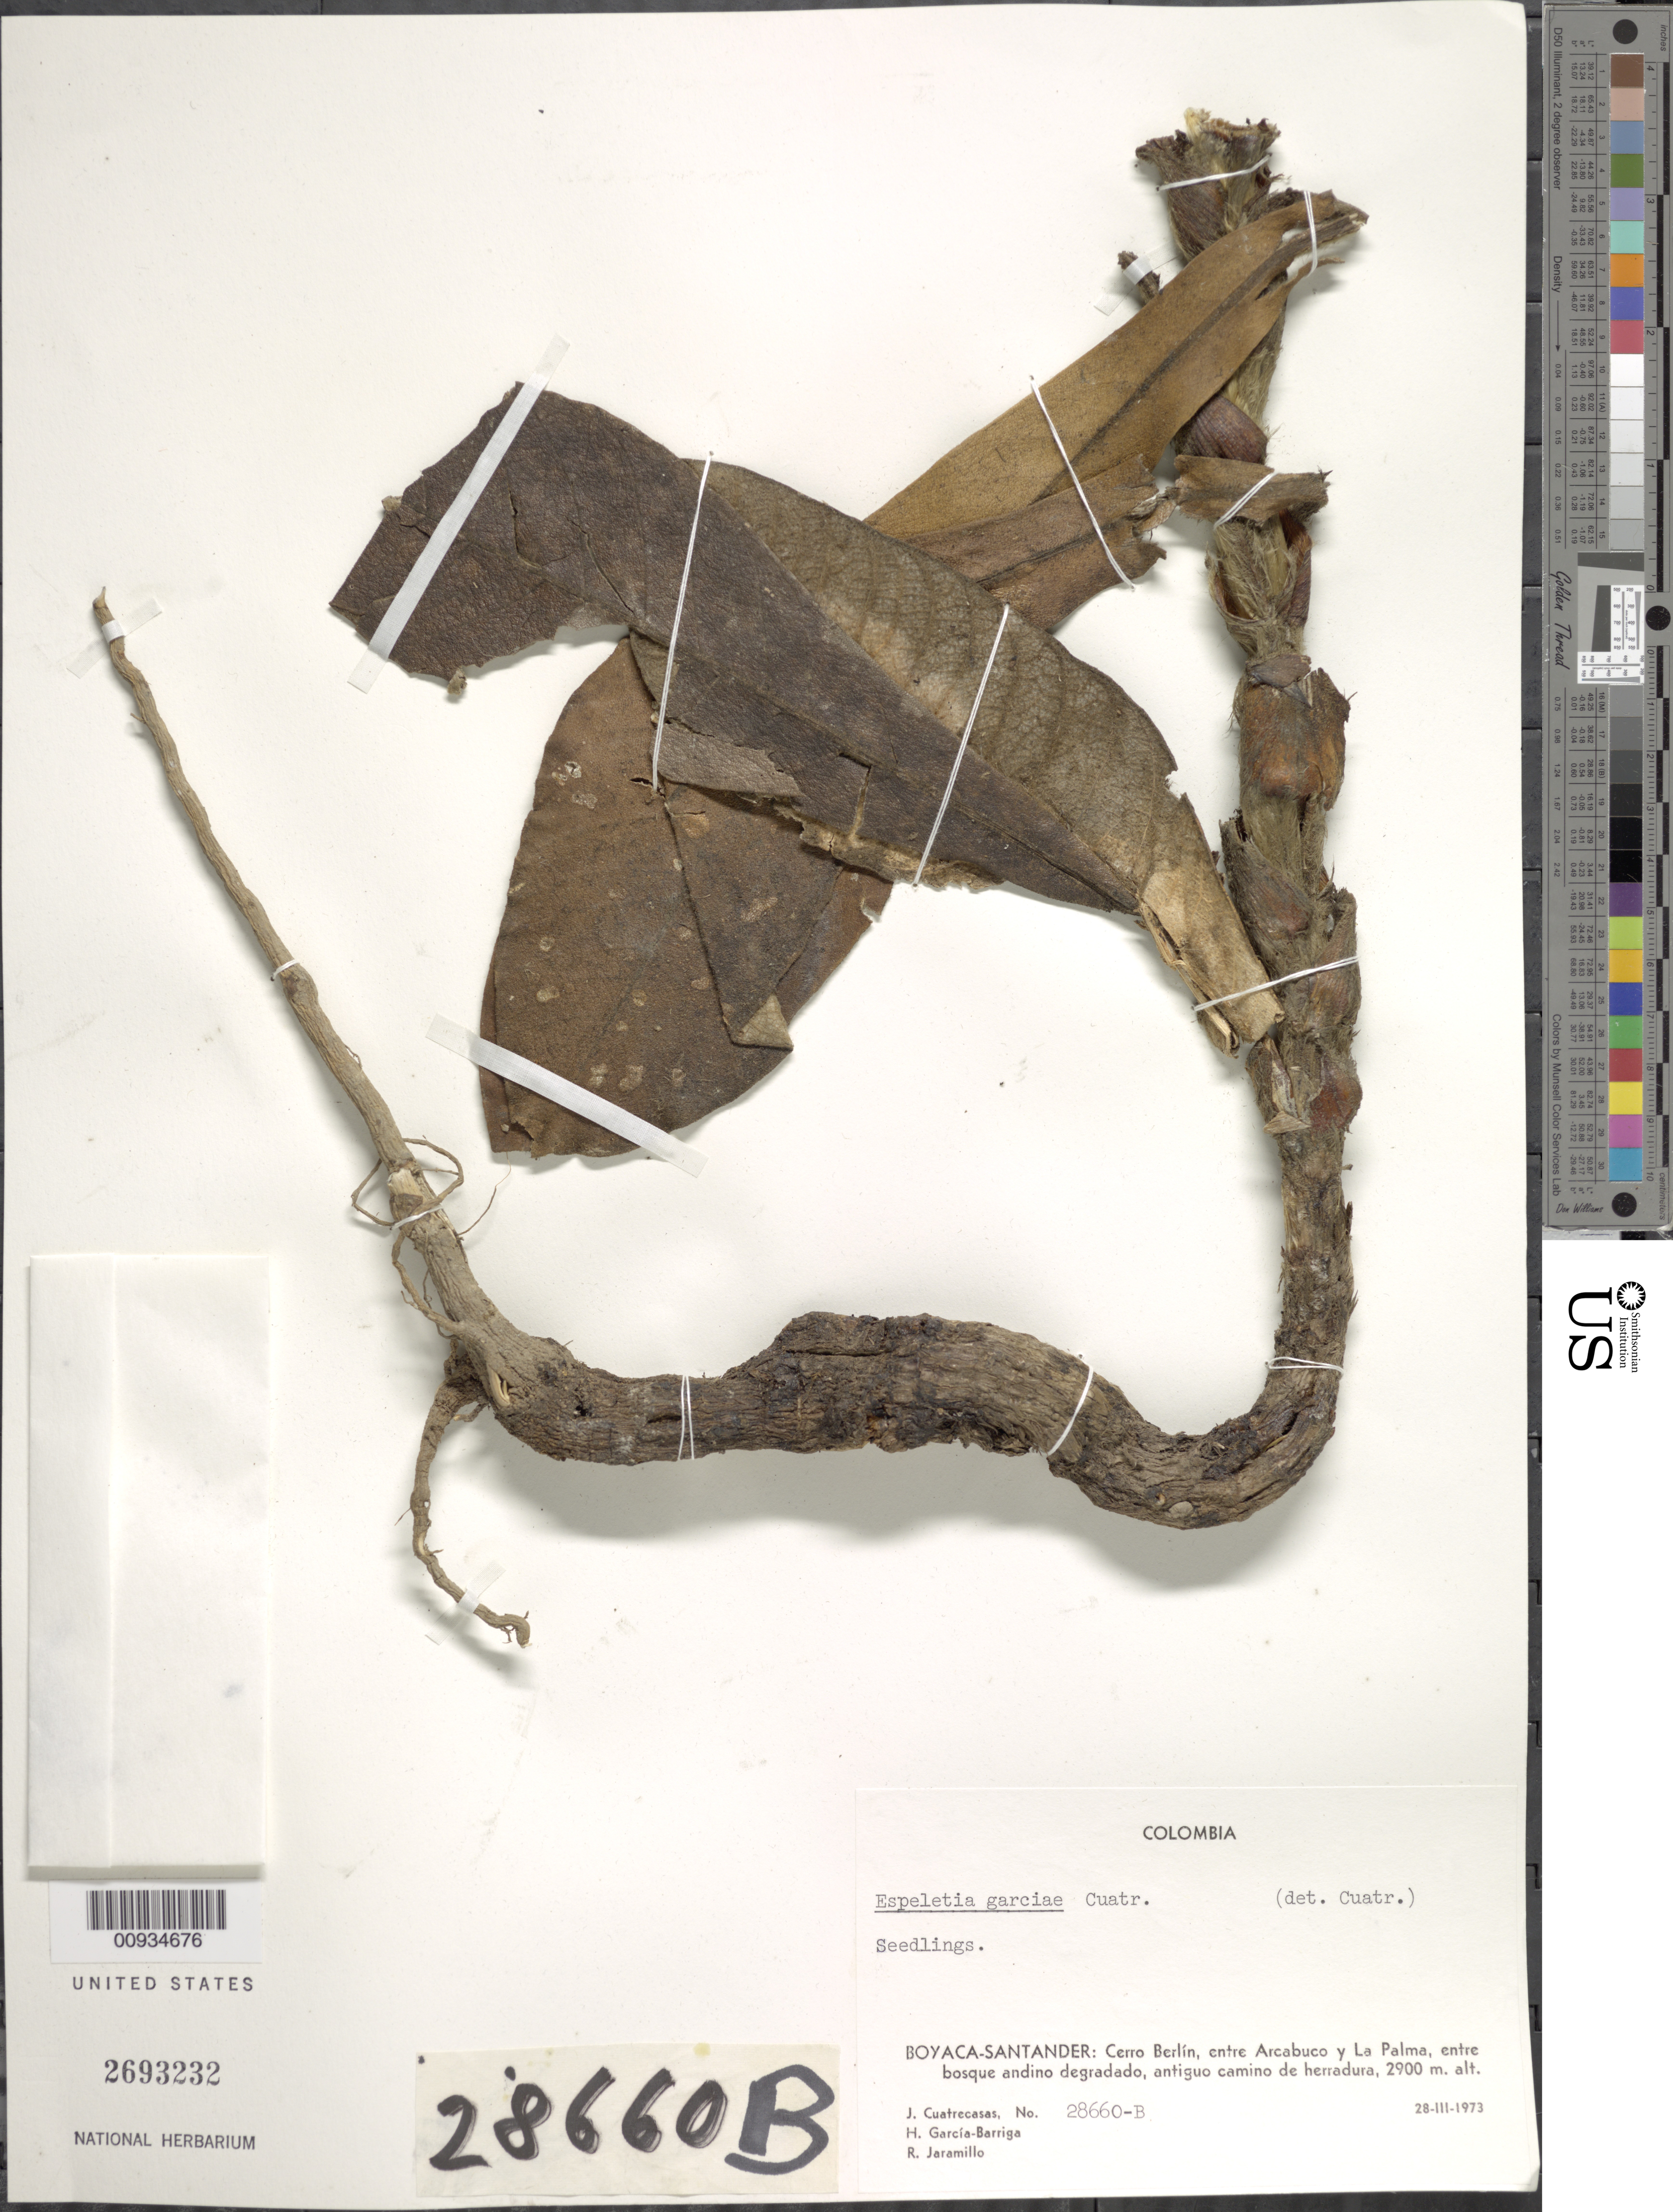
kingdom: Plantae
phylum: Tracheophyta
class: Magnoliopsida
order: Asterales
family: Asteraceae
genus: Espeletiopsis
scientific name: Espeletiopsis garciae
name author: (Cuatrec.) Cuatrec.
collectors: J. Cuatrecasas, H. García Barriga & R. Jaramillo M.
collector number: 28660-B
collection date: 1973-03-28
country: Colombia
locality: Boyacá-Santander: Cerro Berlin, entre Arcabuco y La Palma, entre bosque andino degradado, anitguo camino de herradura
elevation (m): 2900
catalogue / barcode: US 2693232